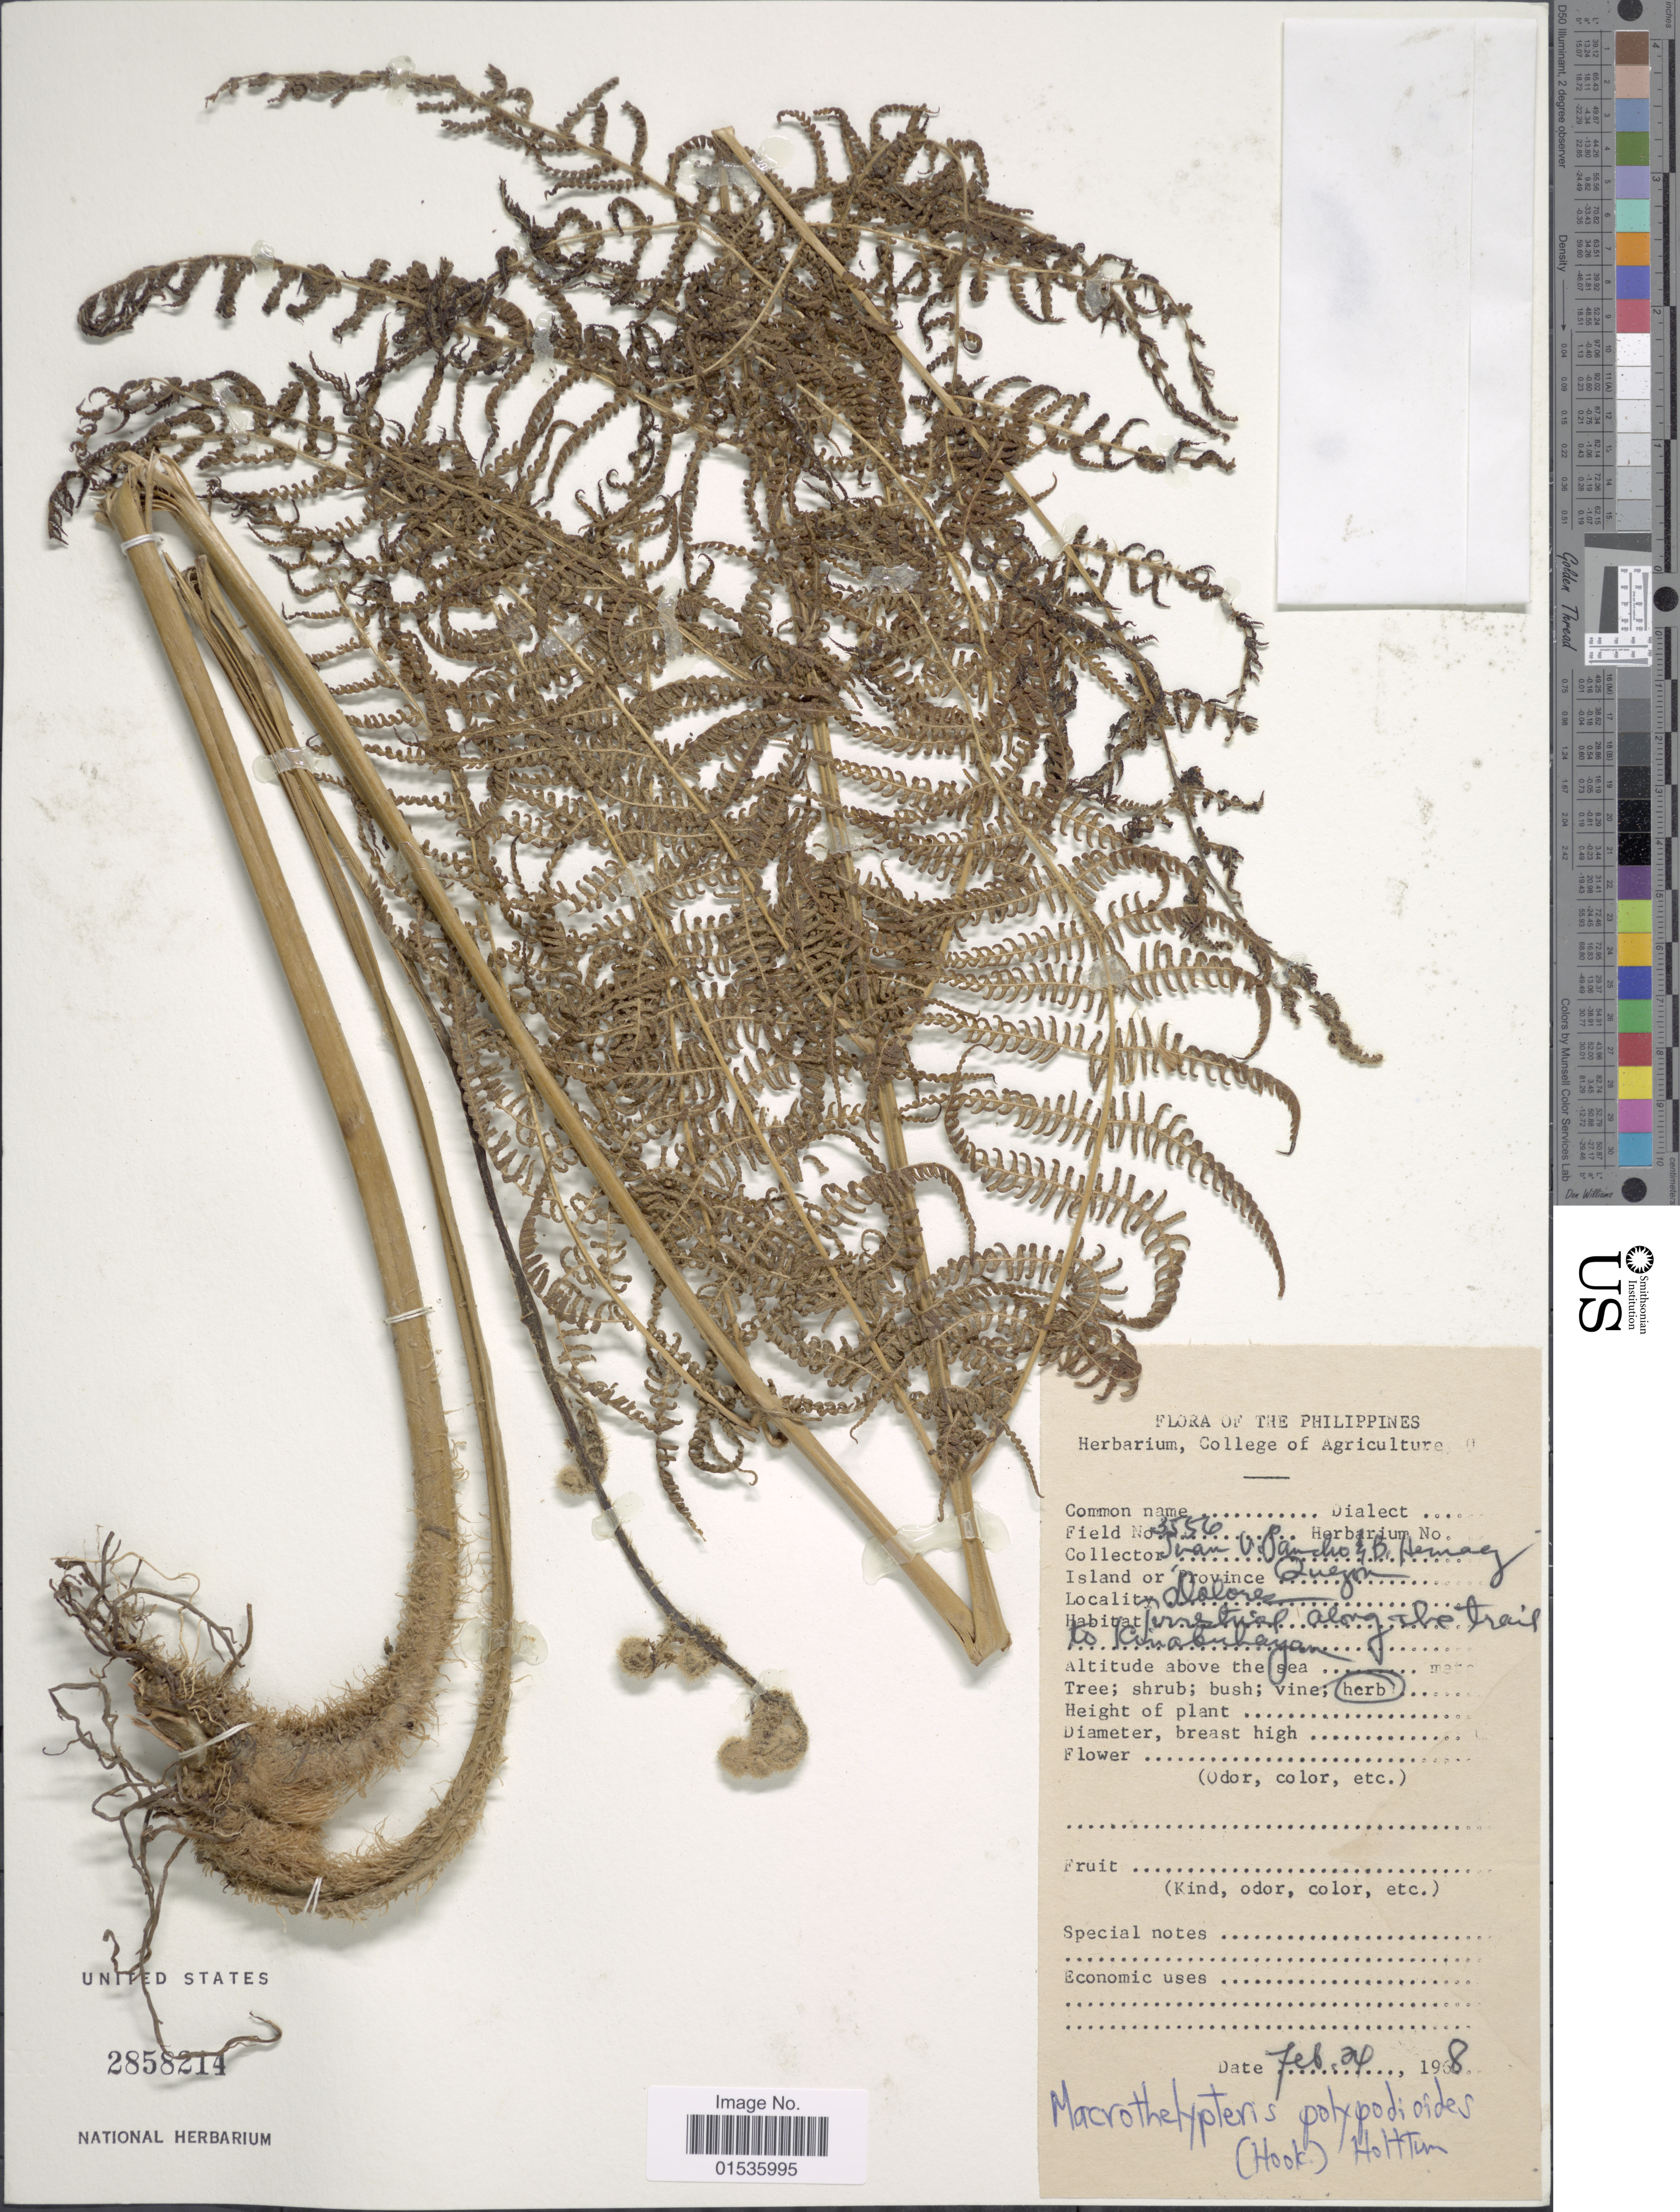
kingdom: Plantae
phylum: Tracheophyta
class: Polypodiopsida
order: Polypodiales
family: Thelypteridaceae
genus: Macrothelypteris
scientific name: Macrothelypteris polypodioides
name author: (Hook.) Holttum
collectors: J. Pancho & B. Hemag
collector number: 3556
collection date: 1968-02-24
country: Philippines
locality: Island or Province Quezon. Dlalores.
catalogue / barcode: US 2858214